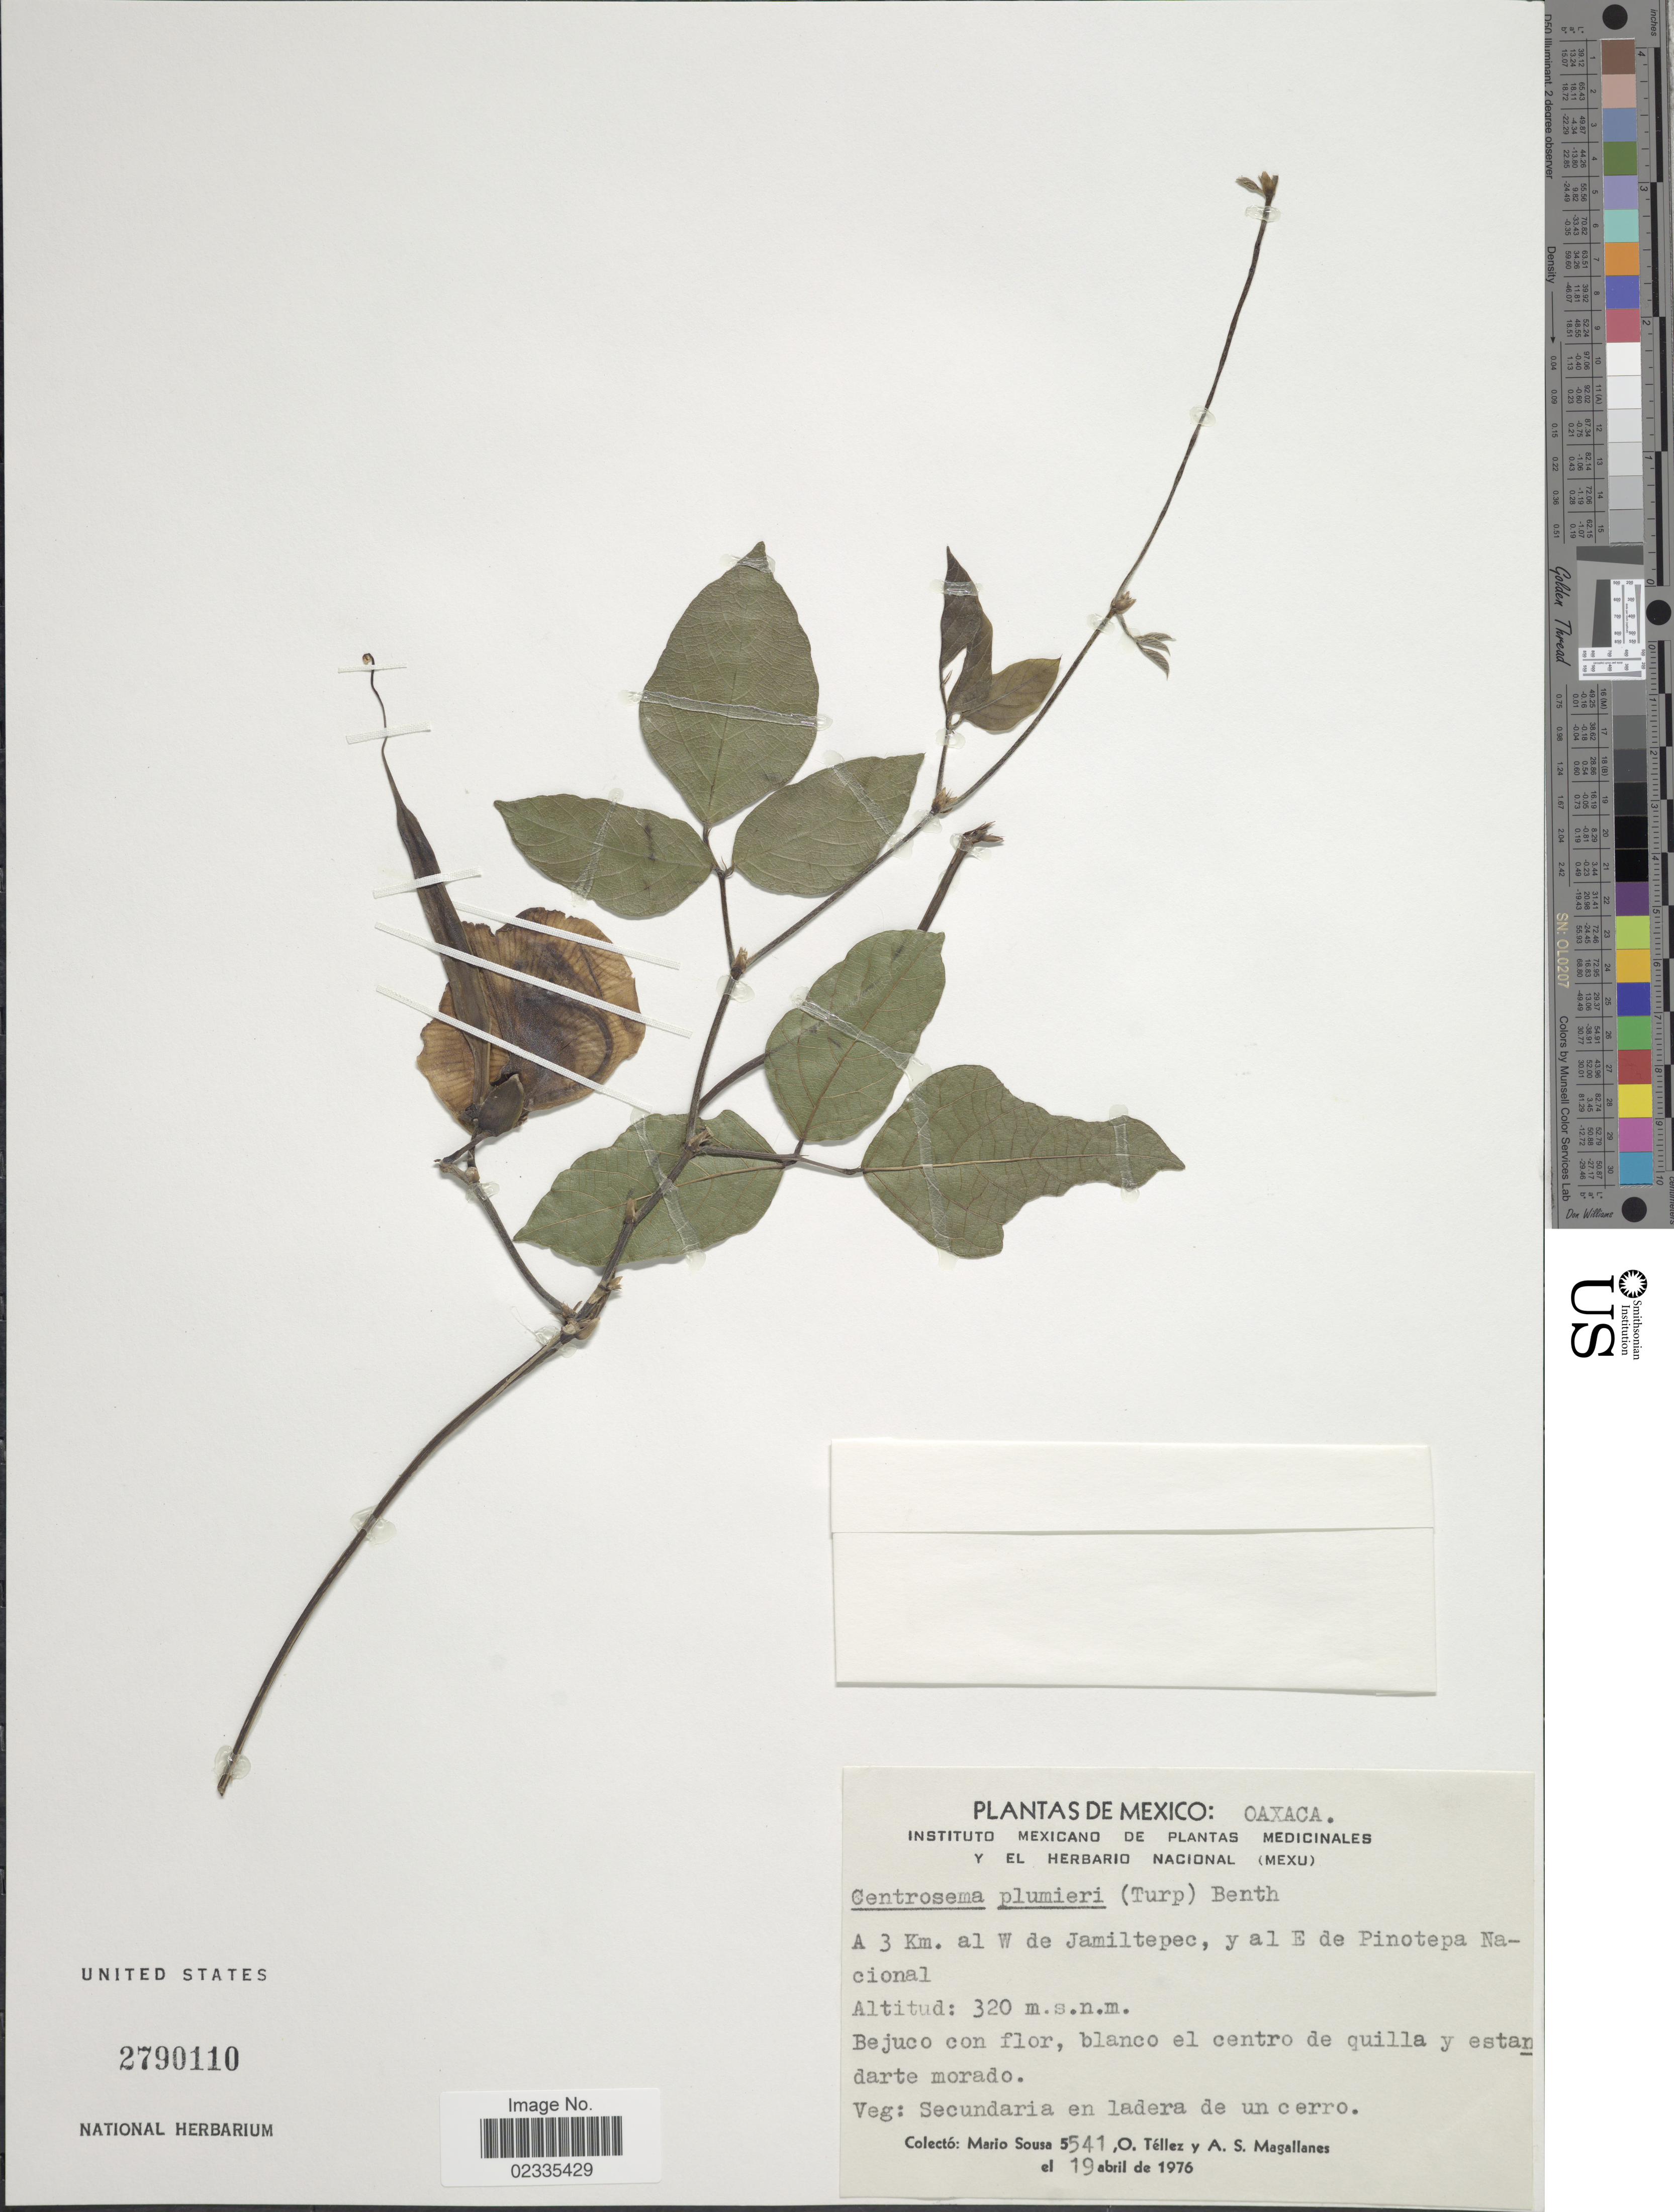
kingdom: Plantae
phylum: Tracheophyta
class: Magnoliopsida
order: Fabales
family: Fabaceae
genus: Centrosema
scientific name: Centrosema plumieri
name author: (Turpin ex Pers.) Benth.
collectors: M. Sousa S., O. Tellez & A. Magallanes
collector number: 5541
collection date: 1976-04-19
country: Mexico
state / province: Oaxaca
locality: A 3 Km. al W de Jamiltepec, y al E de Pinotepa Nacional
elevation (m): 320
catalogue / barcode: US 2790110